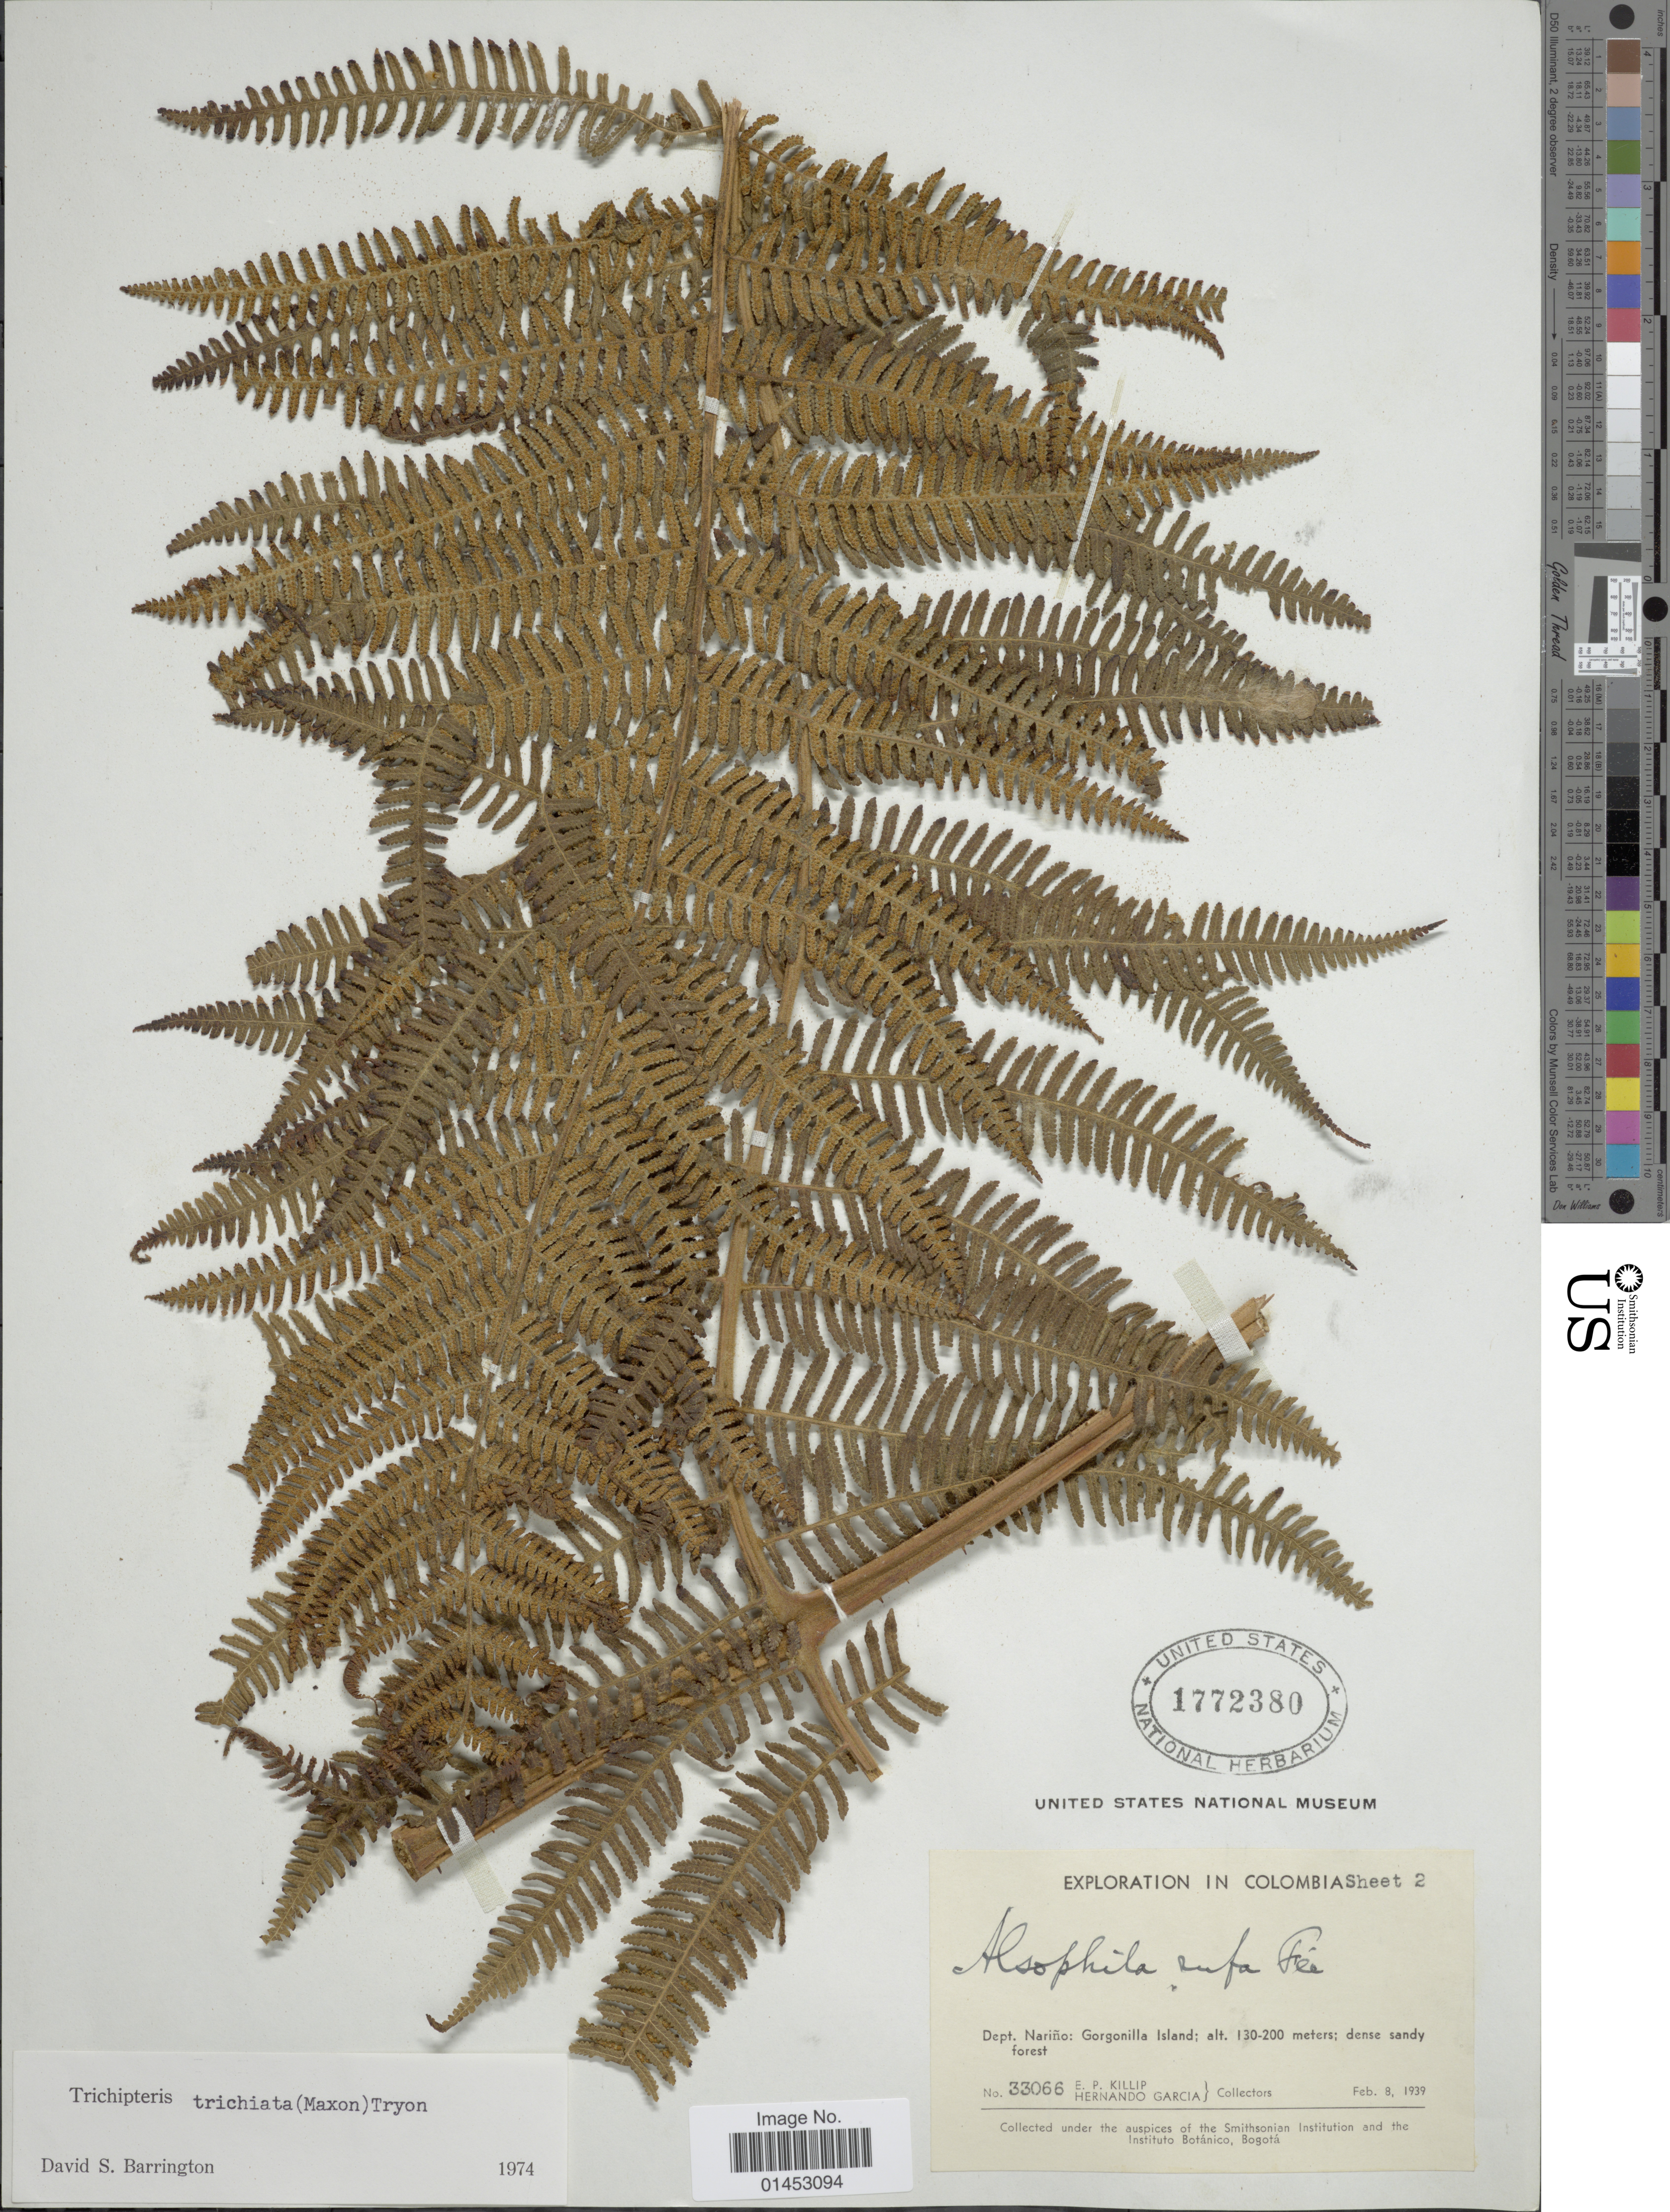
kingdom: Plantae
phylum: Tracheophyta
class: Polypodiopsida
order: Cyatheales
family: Cyatheaceae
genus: Cyathea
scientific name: Cyathea trichiata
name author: (Maxon) Domin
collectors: E. P. Killip & H. Garcia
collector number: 33066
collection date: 1939-02-08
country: Colombia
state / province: Nariño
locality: Dept. Nariño: Gorgonilla Island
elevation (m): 130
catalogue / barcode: US 1772380